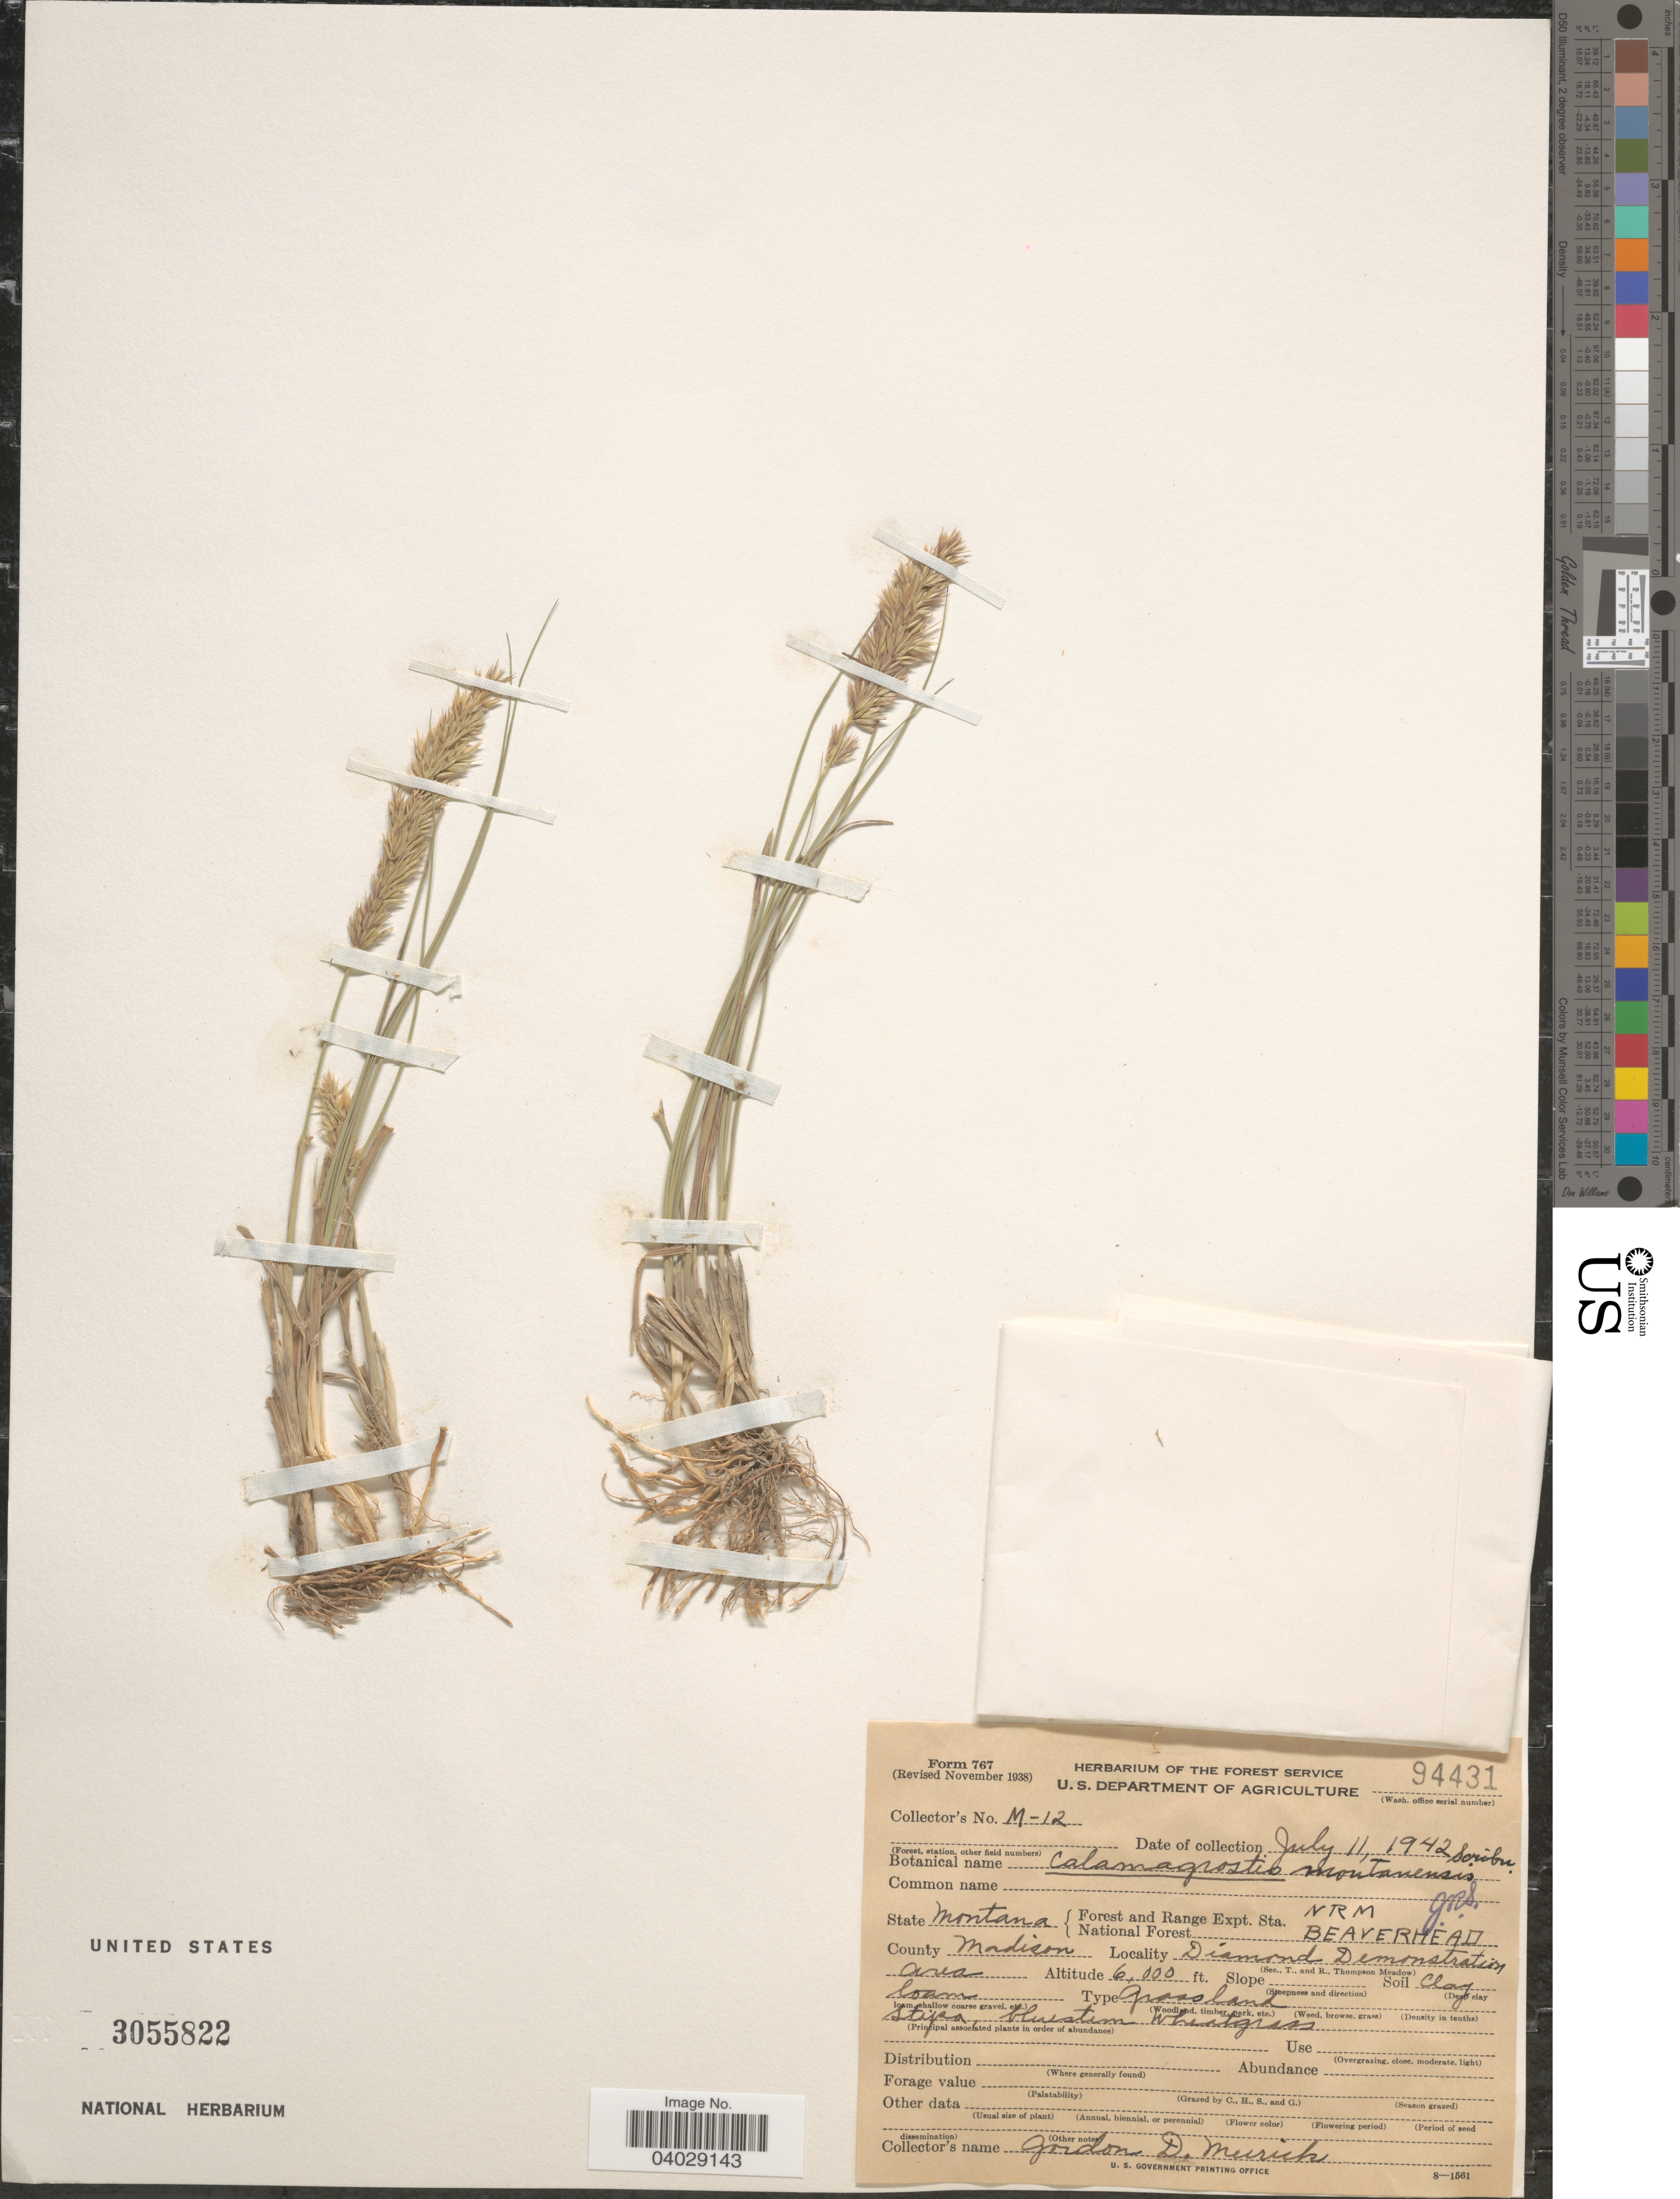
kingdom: Plantae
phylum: Tracheophyta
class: Liliopsida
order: Poales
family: Poaceae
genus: Calamagrostis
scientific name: Calamagrostis montanensis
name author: Scribn. ex Vasey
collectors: G. Merrick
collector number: M-12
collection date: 1942-07-11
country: United States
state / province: Montana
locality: Forest and Range Expt. Sta. NRM. National Forest Beaverhead. County Madison. Diamond Demonstration area.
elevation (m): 1829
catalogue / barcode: US 3055822